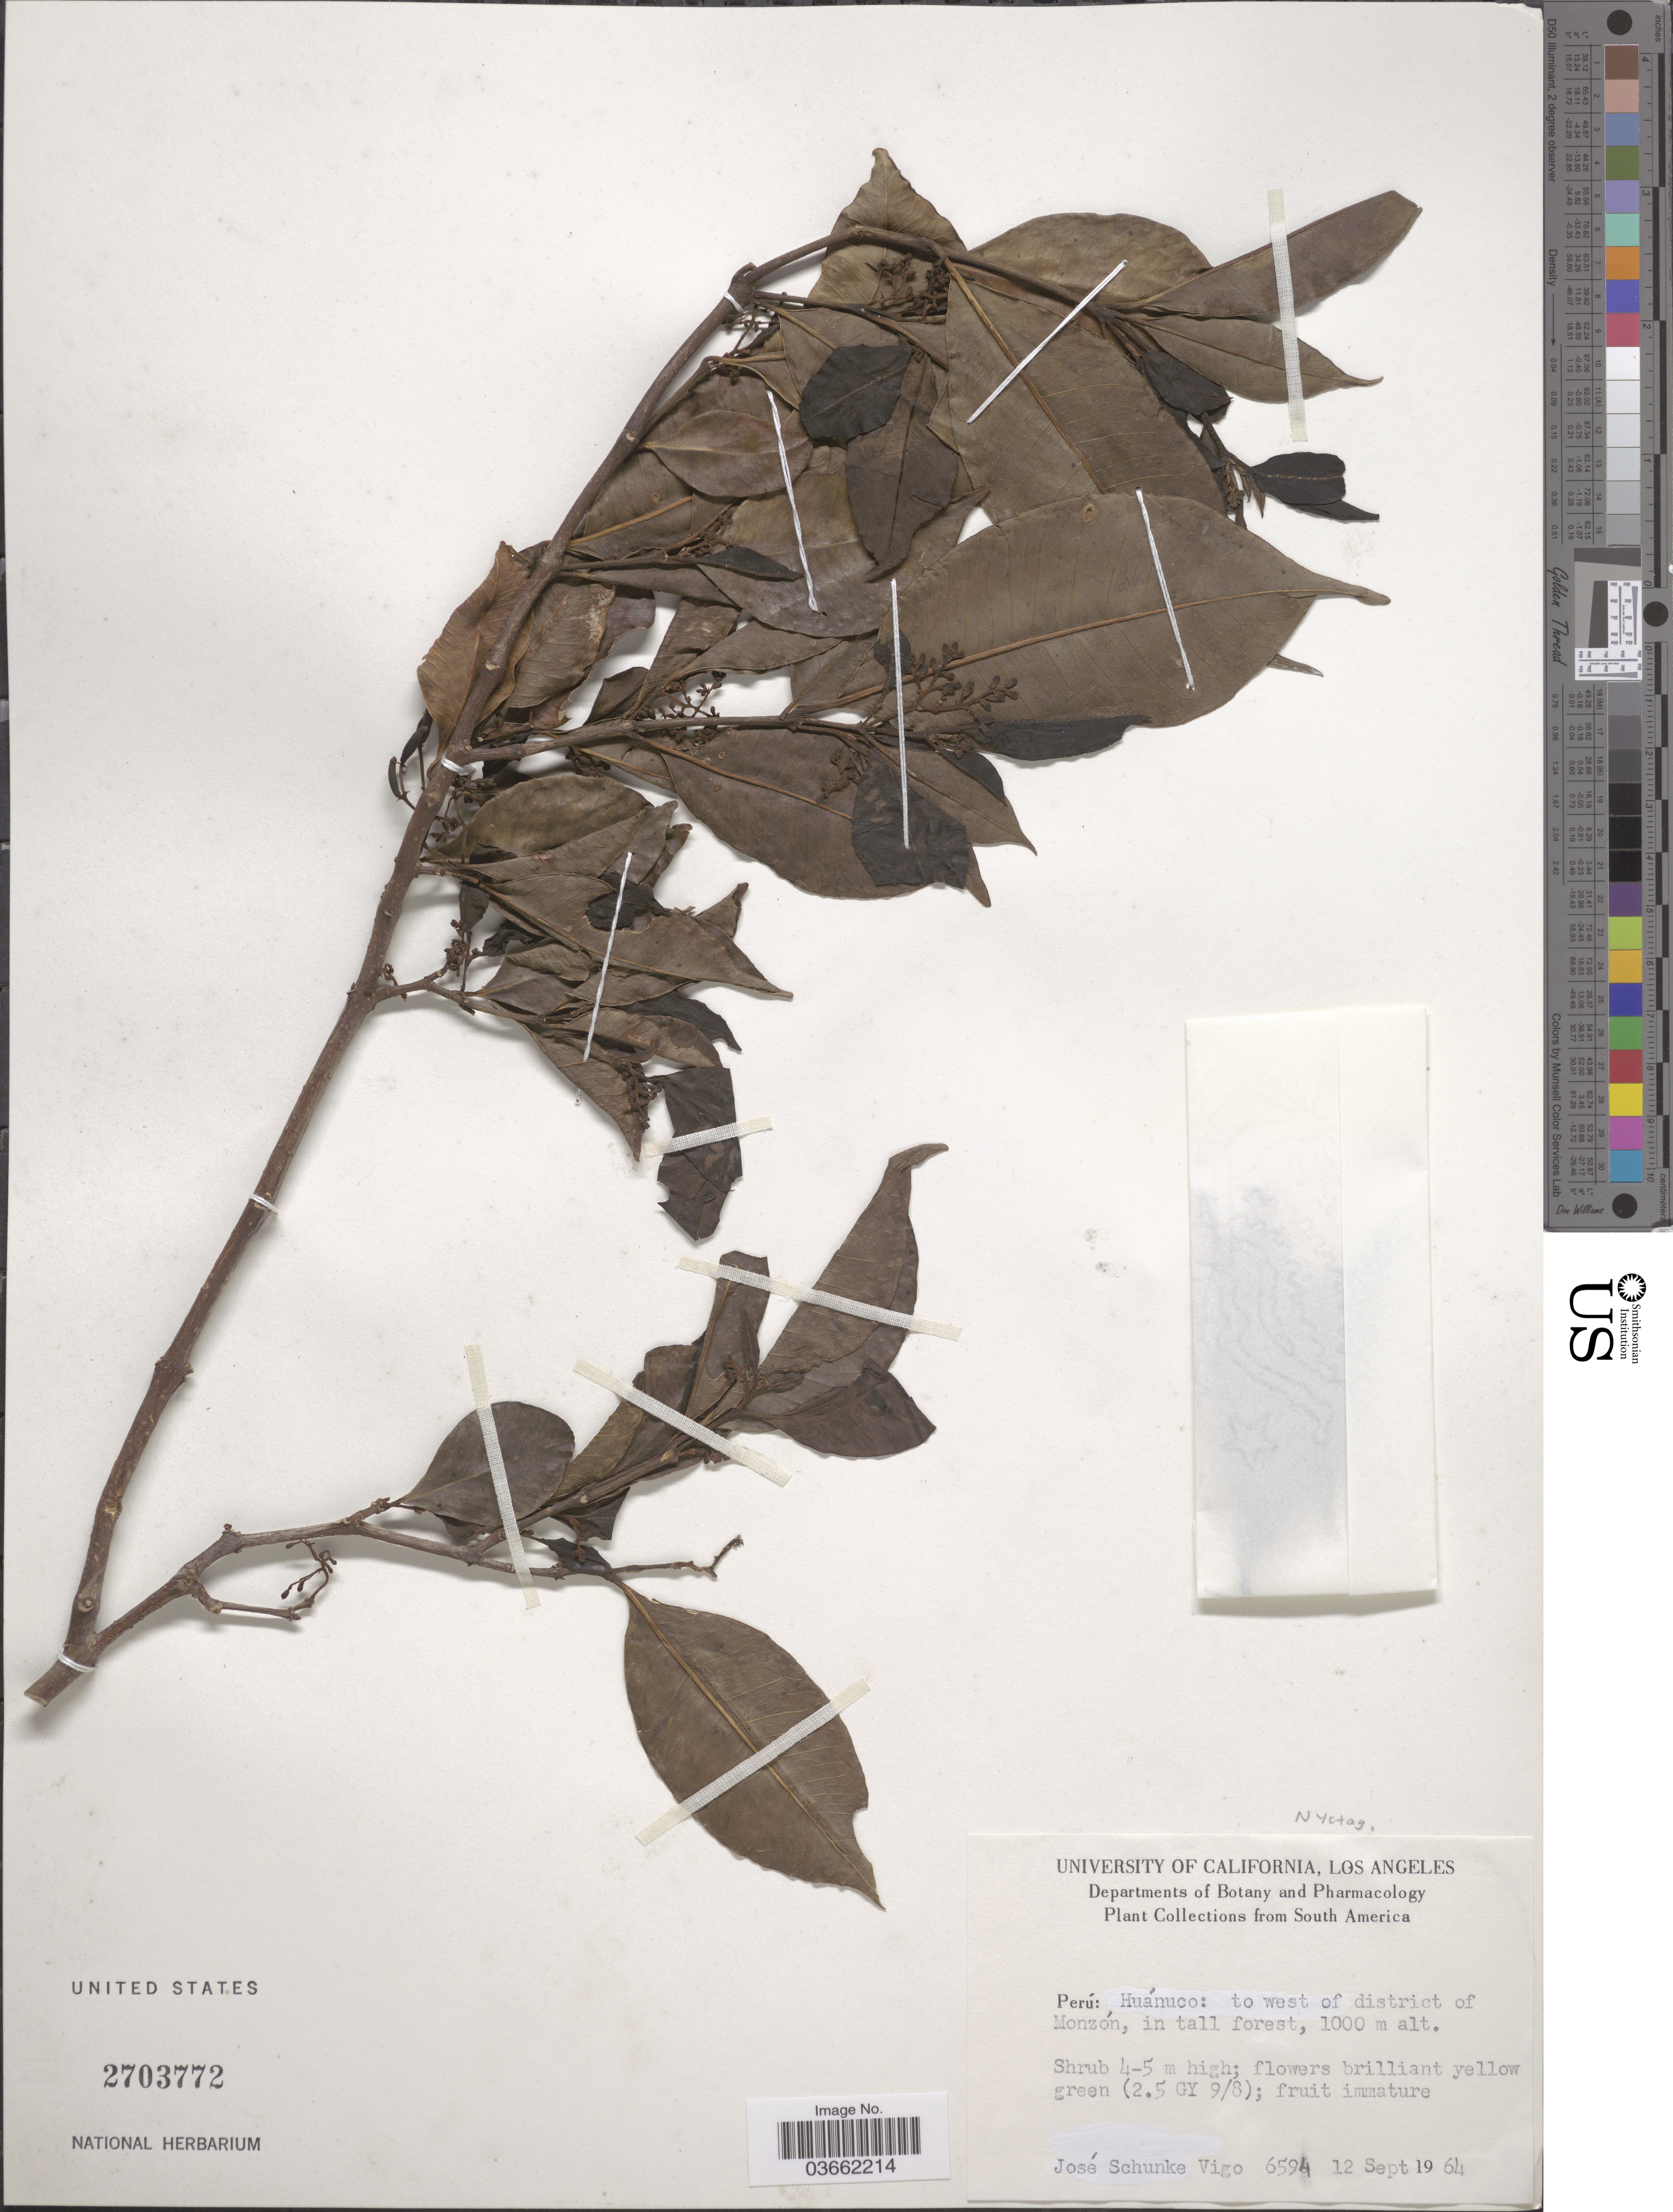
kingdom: Plantae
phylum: Tracheophyta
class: Magnoliopsida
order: Caryophyllales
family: Nyctaginaceae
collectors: J. Schunke Vigo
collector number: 6594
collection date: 1964-09-12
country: Peru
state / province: Huánuco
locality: To west of district of Monzón.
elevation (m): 1000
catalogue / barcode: US 2703772